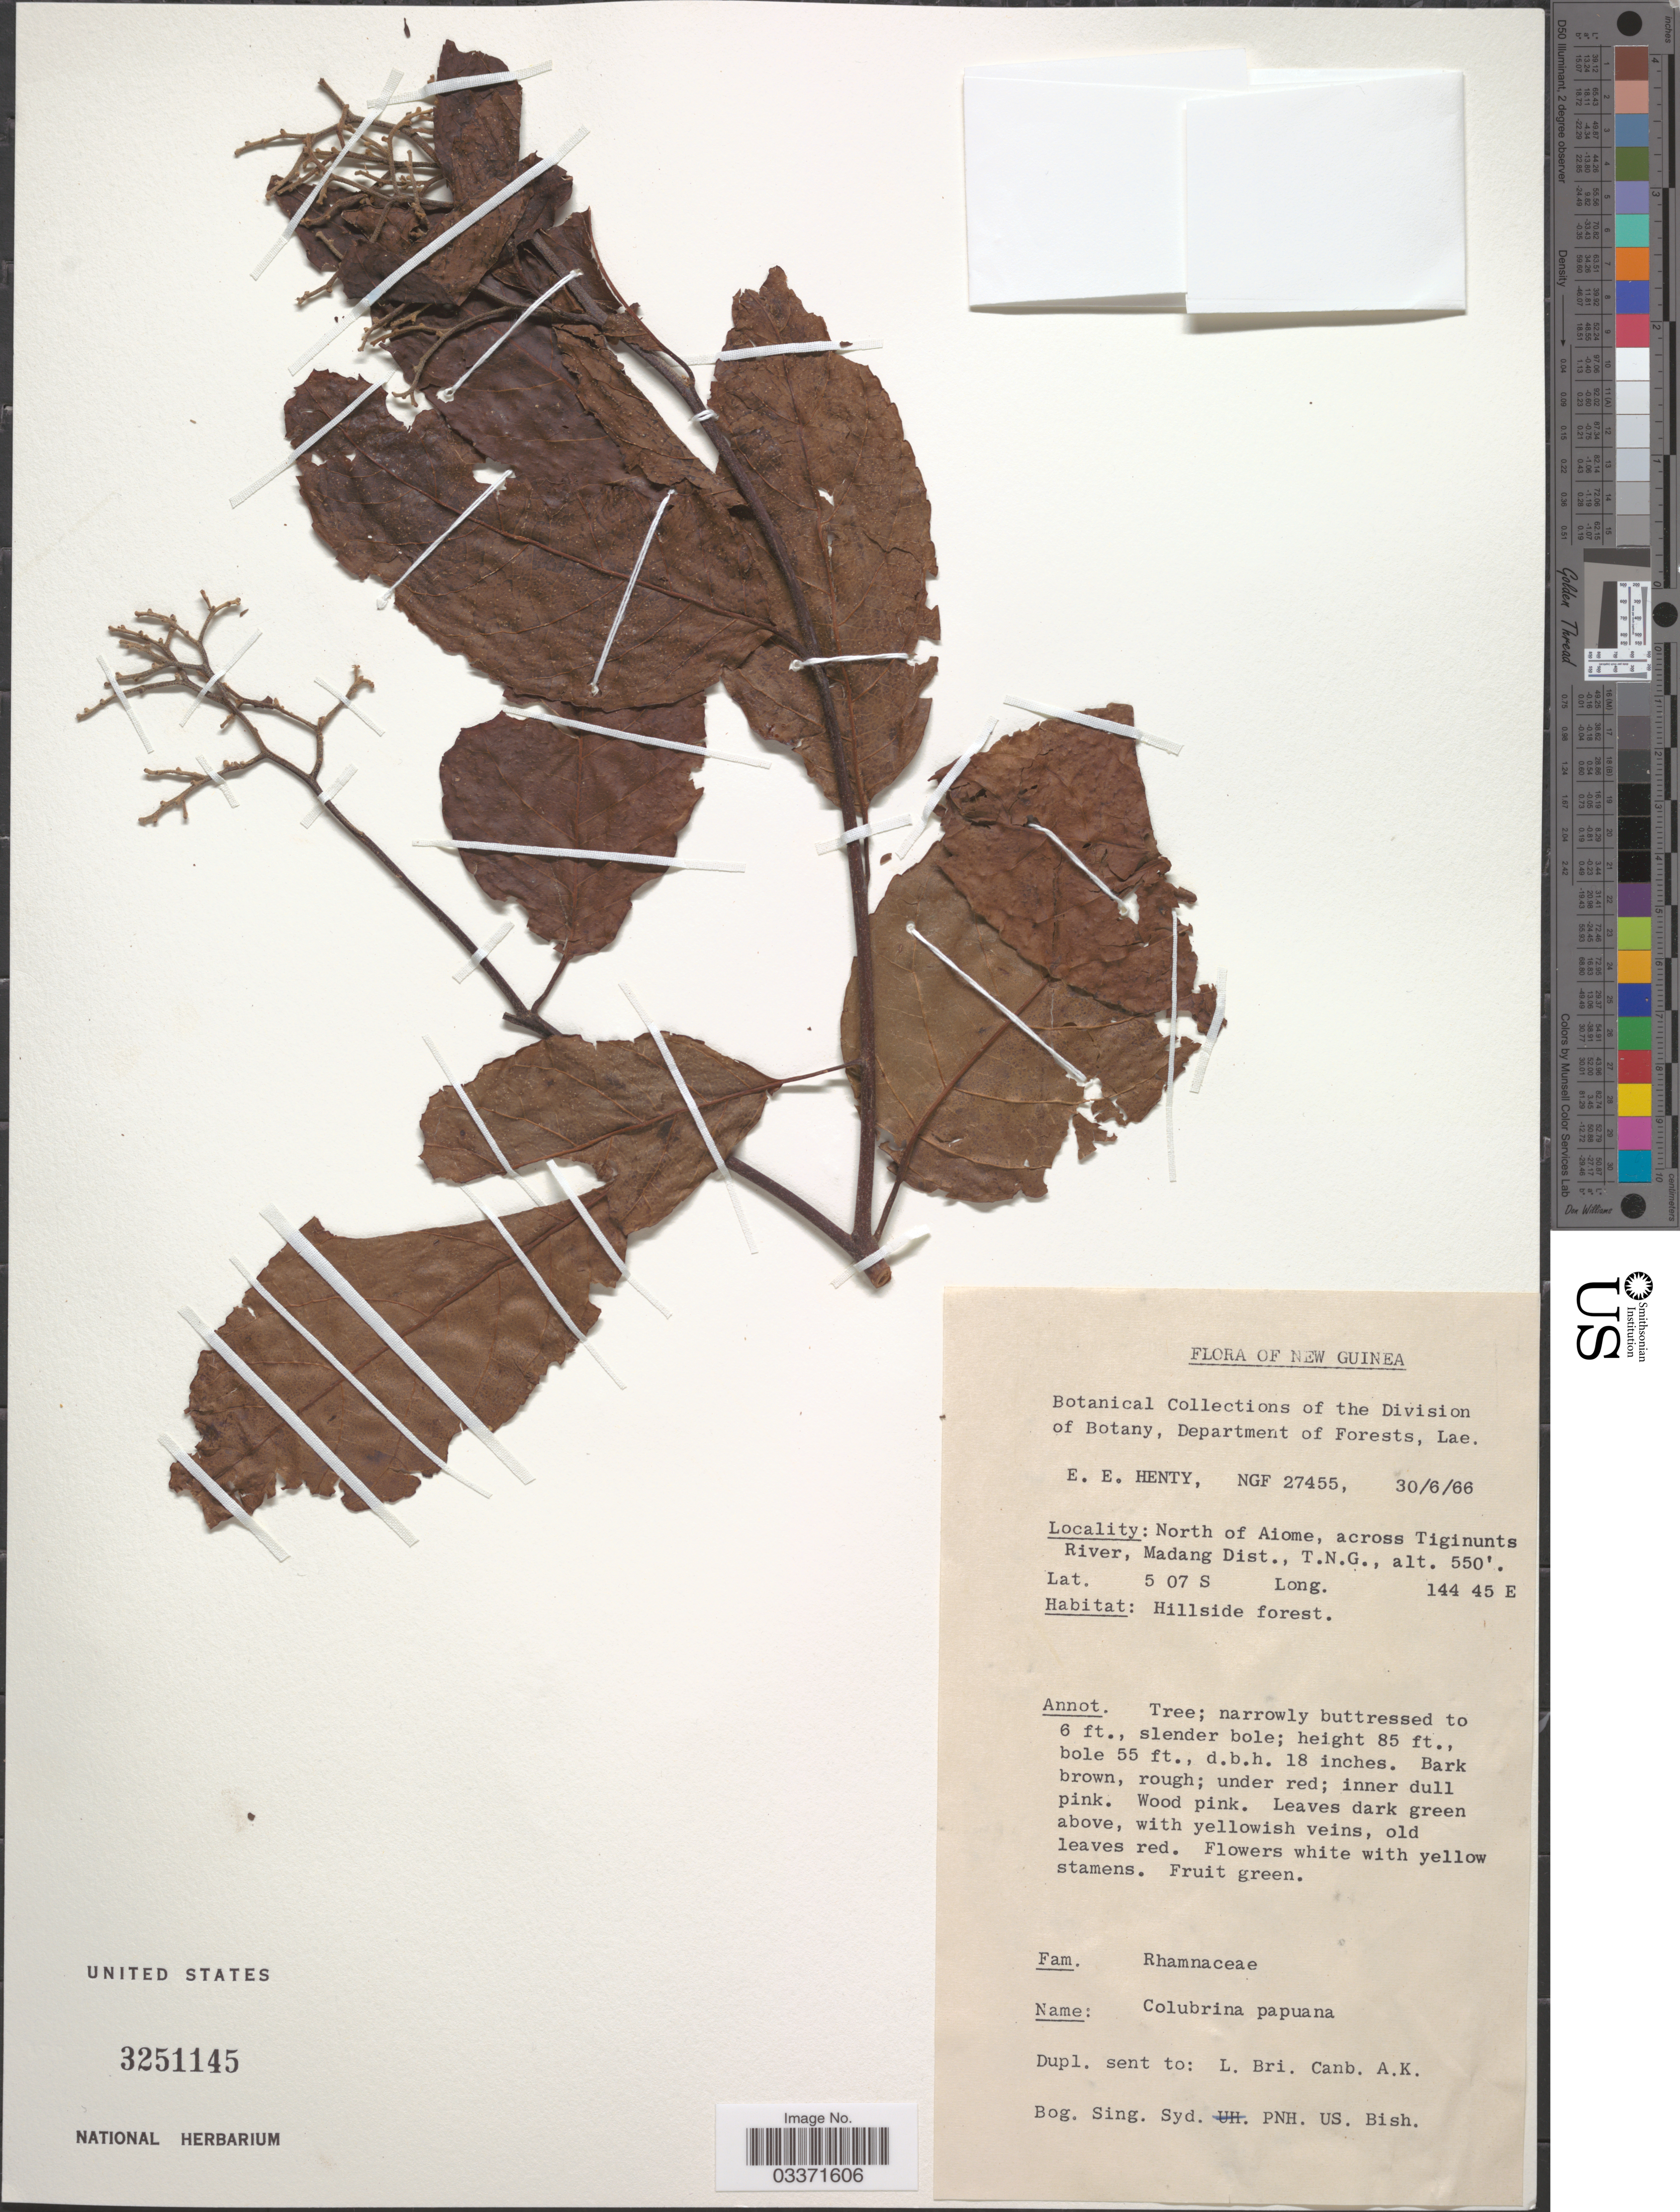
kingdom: Plantae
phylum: Tracheophyta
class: Magnoliopsida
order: Rosales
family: Rhamnaceae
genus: Colubrina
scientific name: Colubrina papuana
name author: Merr. & L.M. Perry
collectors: E. Henty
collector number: NGF27455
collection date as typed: Transcribed d/m/y: 30/6/66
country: Papua New Guinea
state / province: Madang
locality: New Guinea, North of Aiome, across Tiginunts River, Madang Dist., T.N.G.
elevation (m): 168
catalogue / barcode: US 3251145